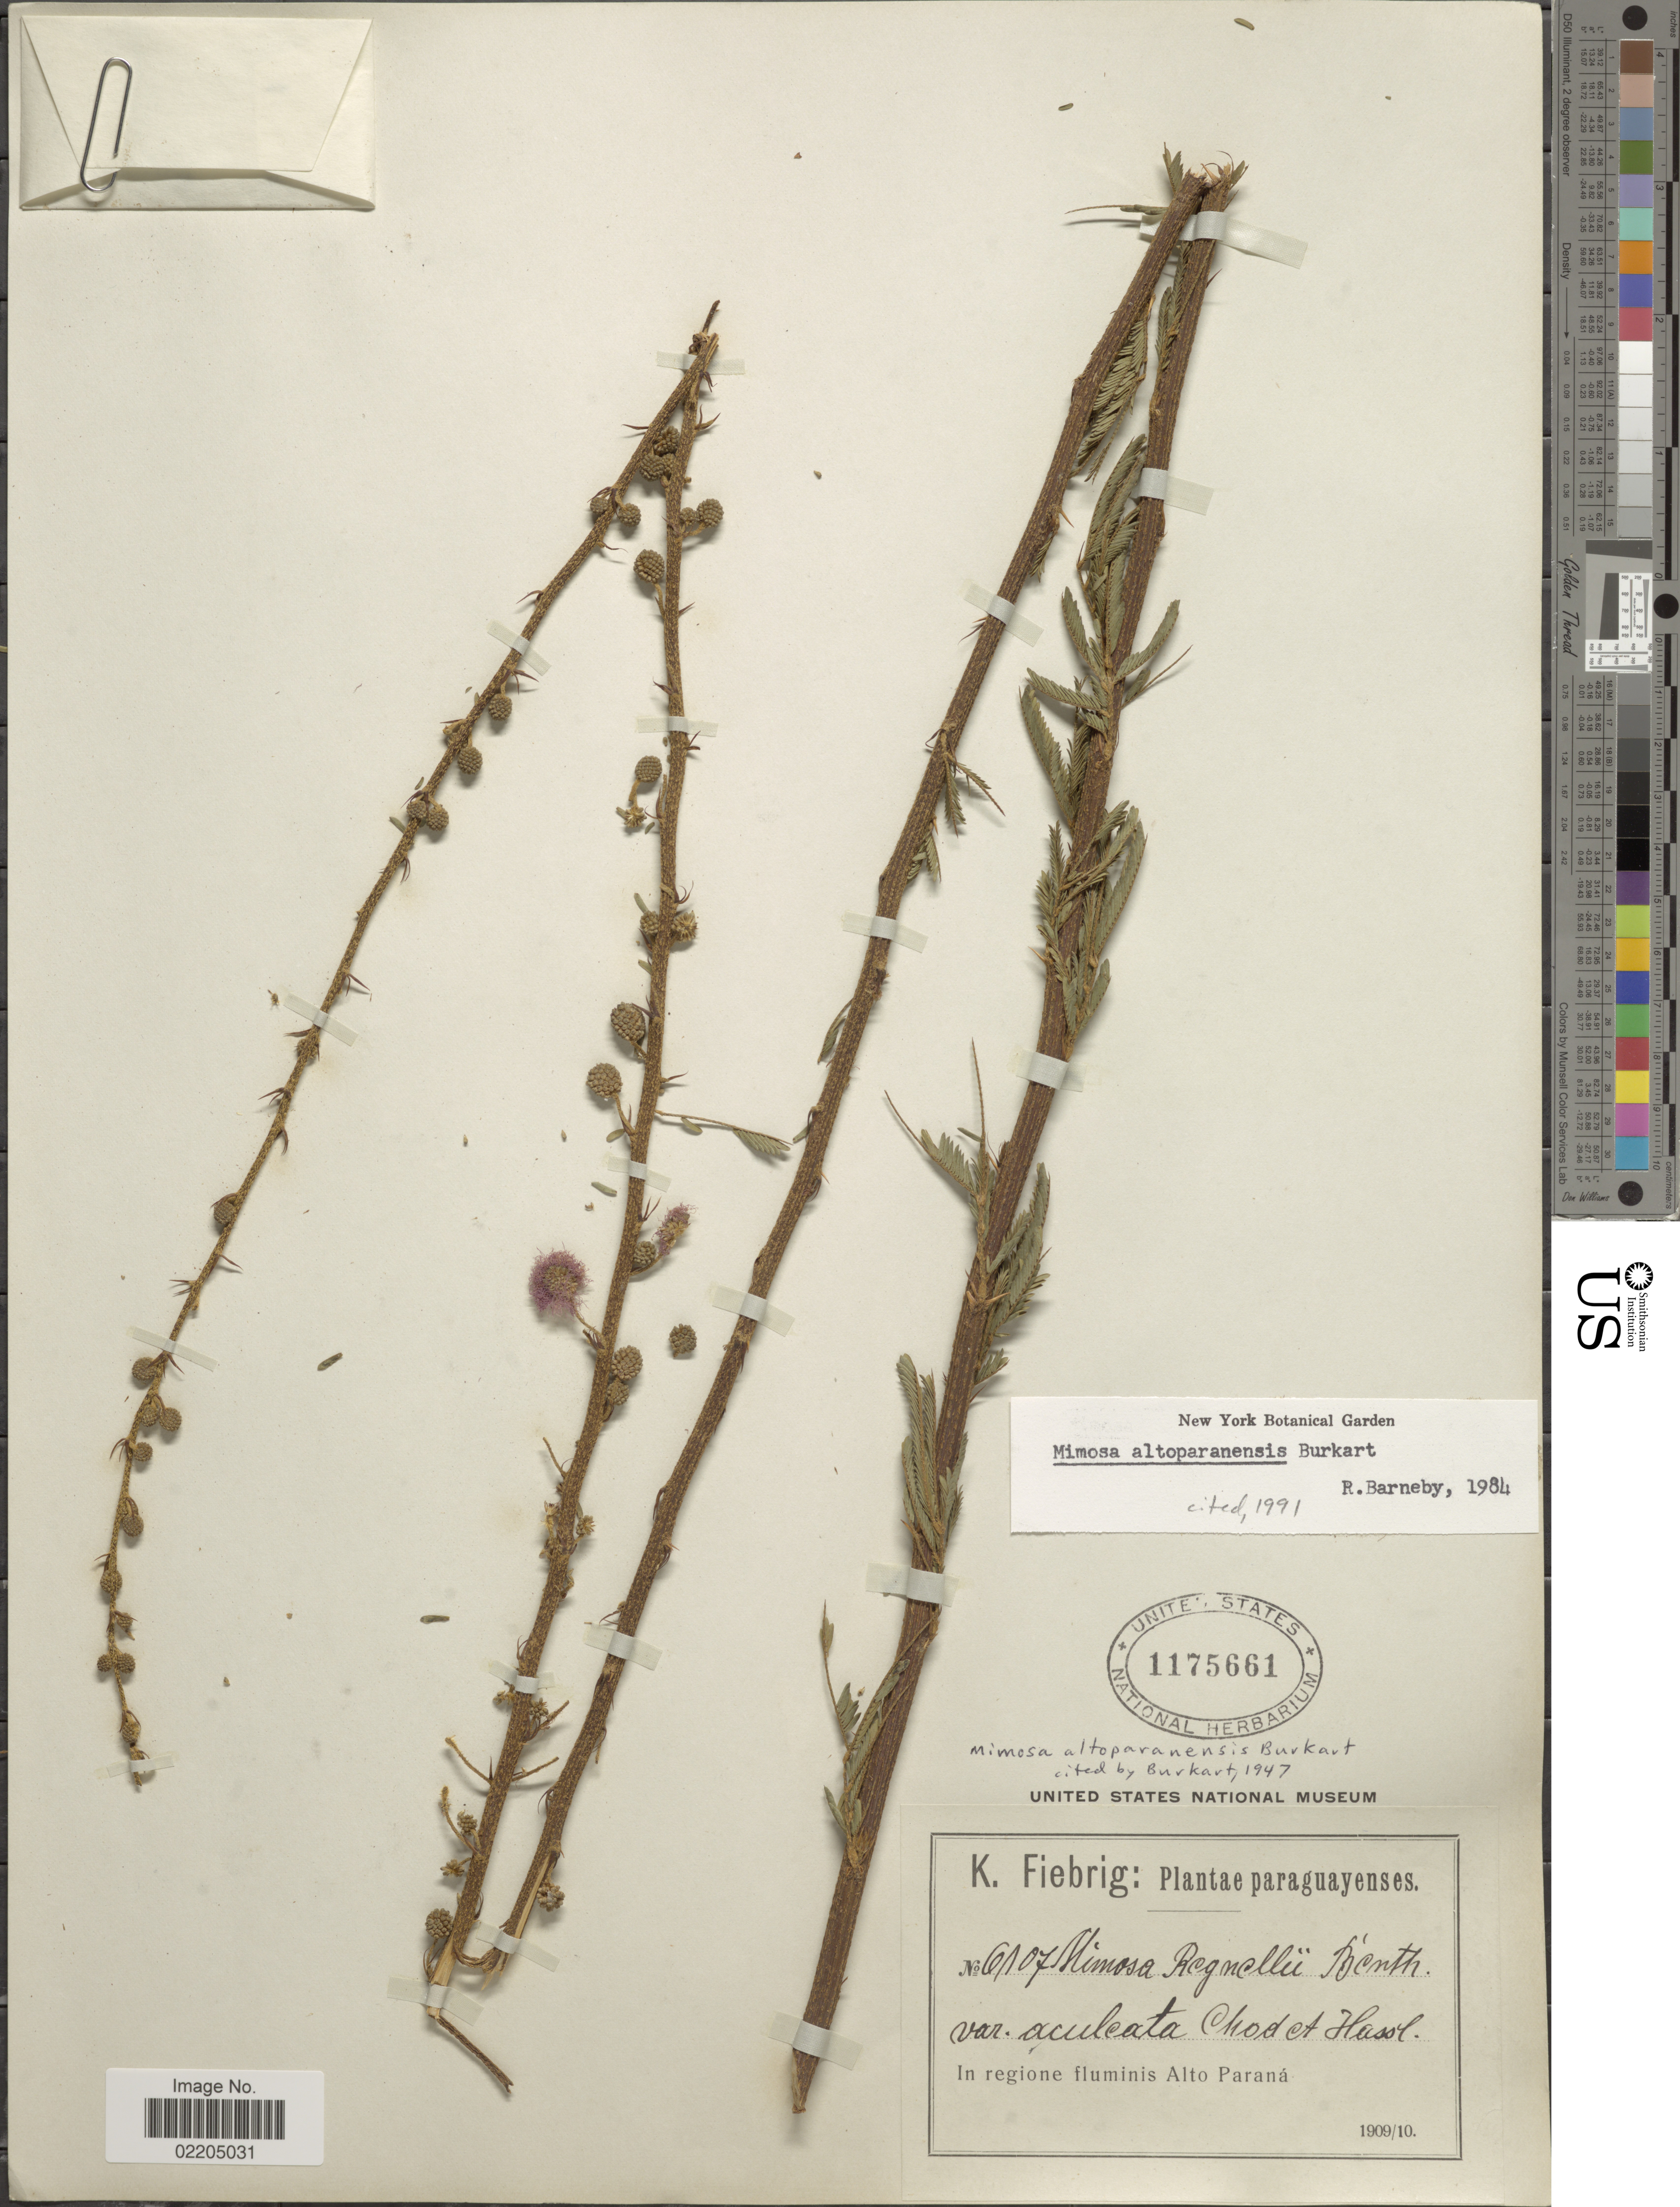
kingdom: Plantae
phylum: Tracheophyta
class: Magnoliopsida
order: Fabales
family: Fabaceae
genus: Mimosa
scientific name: Mimosa altoparanensis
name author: Burkart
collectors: K. Fiebrig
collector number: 6107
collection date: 1909/1910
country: Paraguay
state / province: Alto Parana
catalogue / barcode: US 1175661